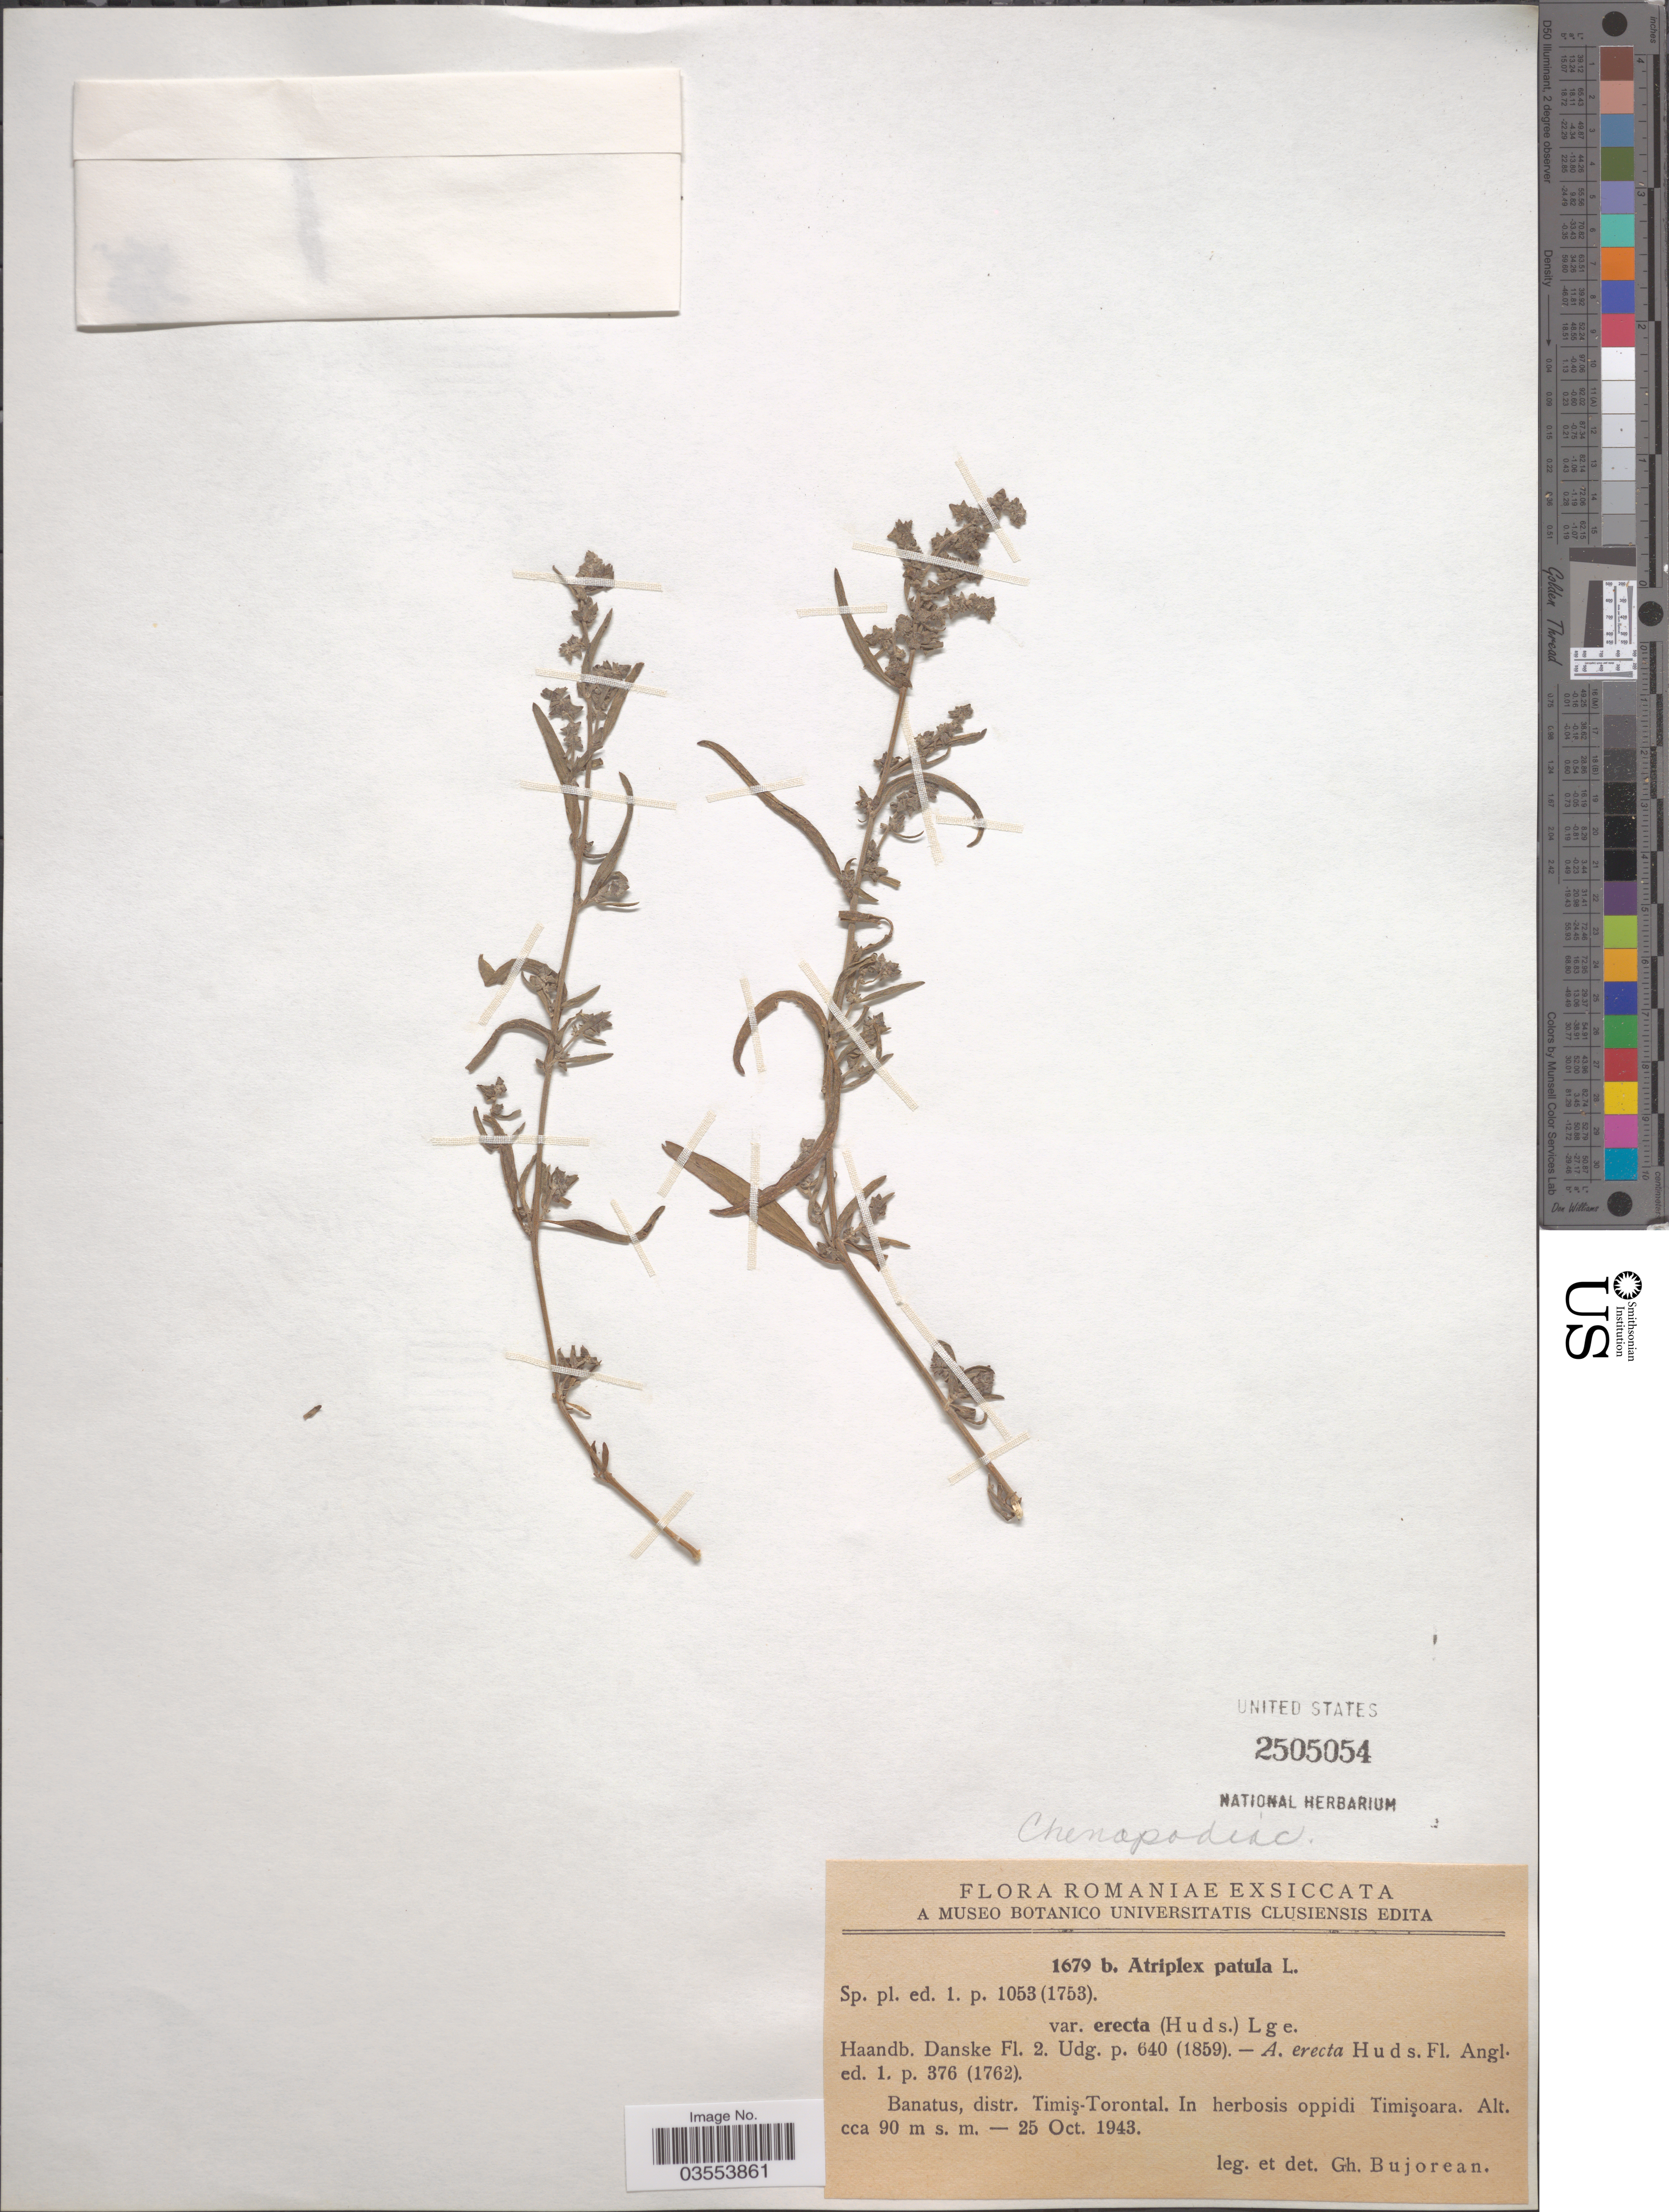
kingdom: Plantae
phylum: Tracheophyta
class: Magnoliopsida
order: Caryophyllales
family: Amaranthaceae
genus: Atriplex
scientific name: Atriplex patula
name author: L.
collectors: G. Bujorean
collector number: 1679b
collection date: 1943-10-25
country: Romania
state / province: Timis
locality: Banatus, distr. Timiş-Torontal. In herbosis oppidi Timişoara.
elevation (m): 90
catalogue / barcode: US 2505054